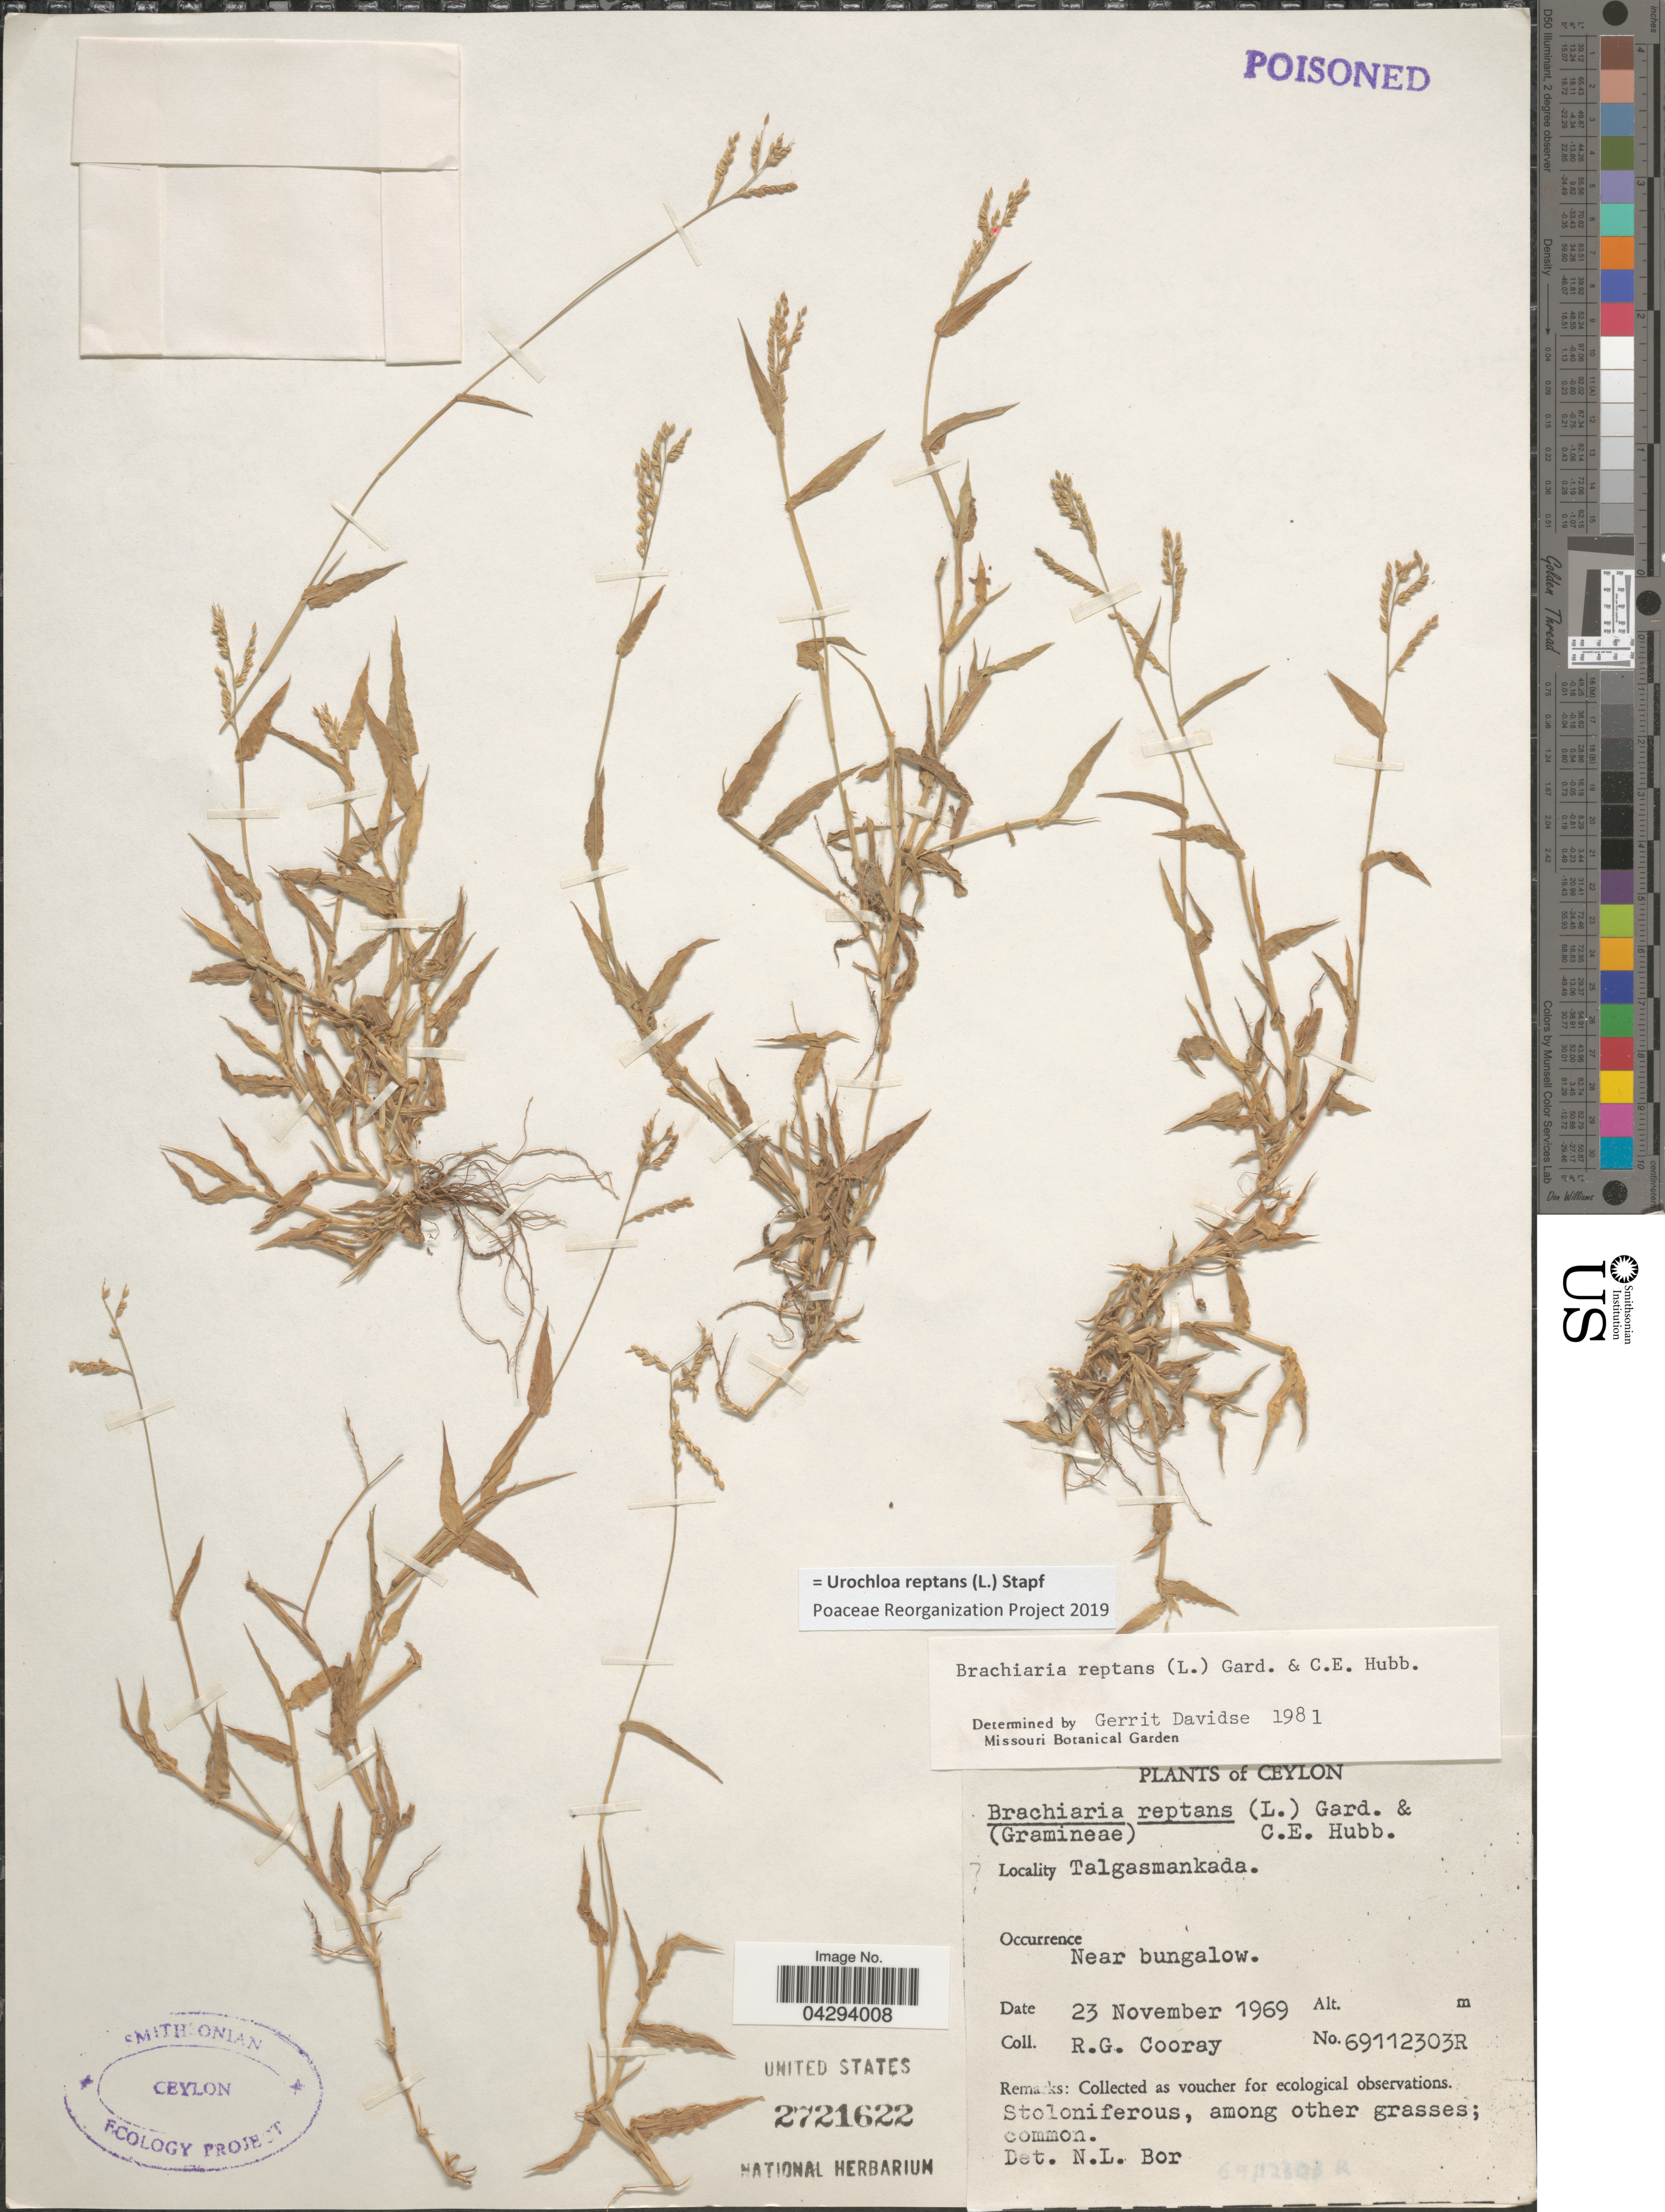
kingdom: Plantae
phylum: Tracheophyta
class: Liliopsida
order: Poales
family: Poaceae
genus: Urochloa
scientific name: Urochloa reptans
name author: (L.) Stapf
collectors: R. Cooray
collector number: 69112303R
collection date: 1969-11-23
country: Sri Lanka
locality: Ceylon. Talgasmankada. Near bungalow.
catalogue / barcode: US 2721622